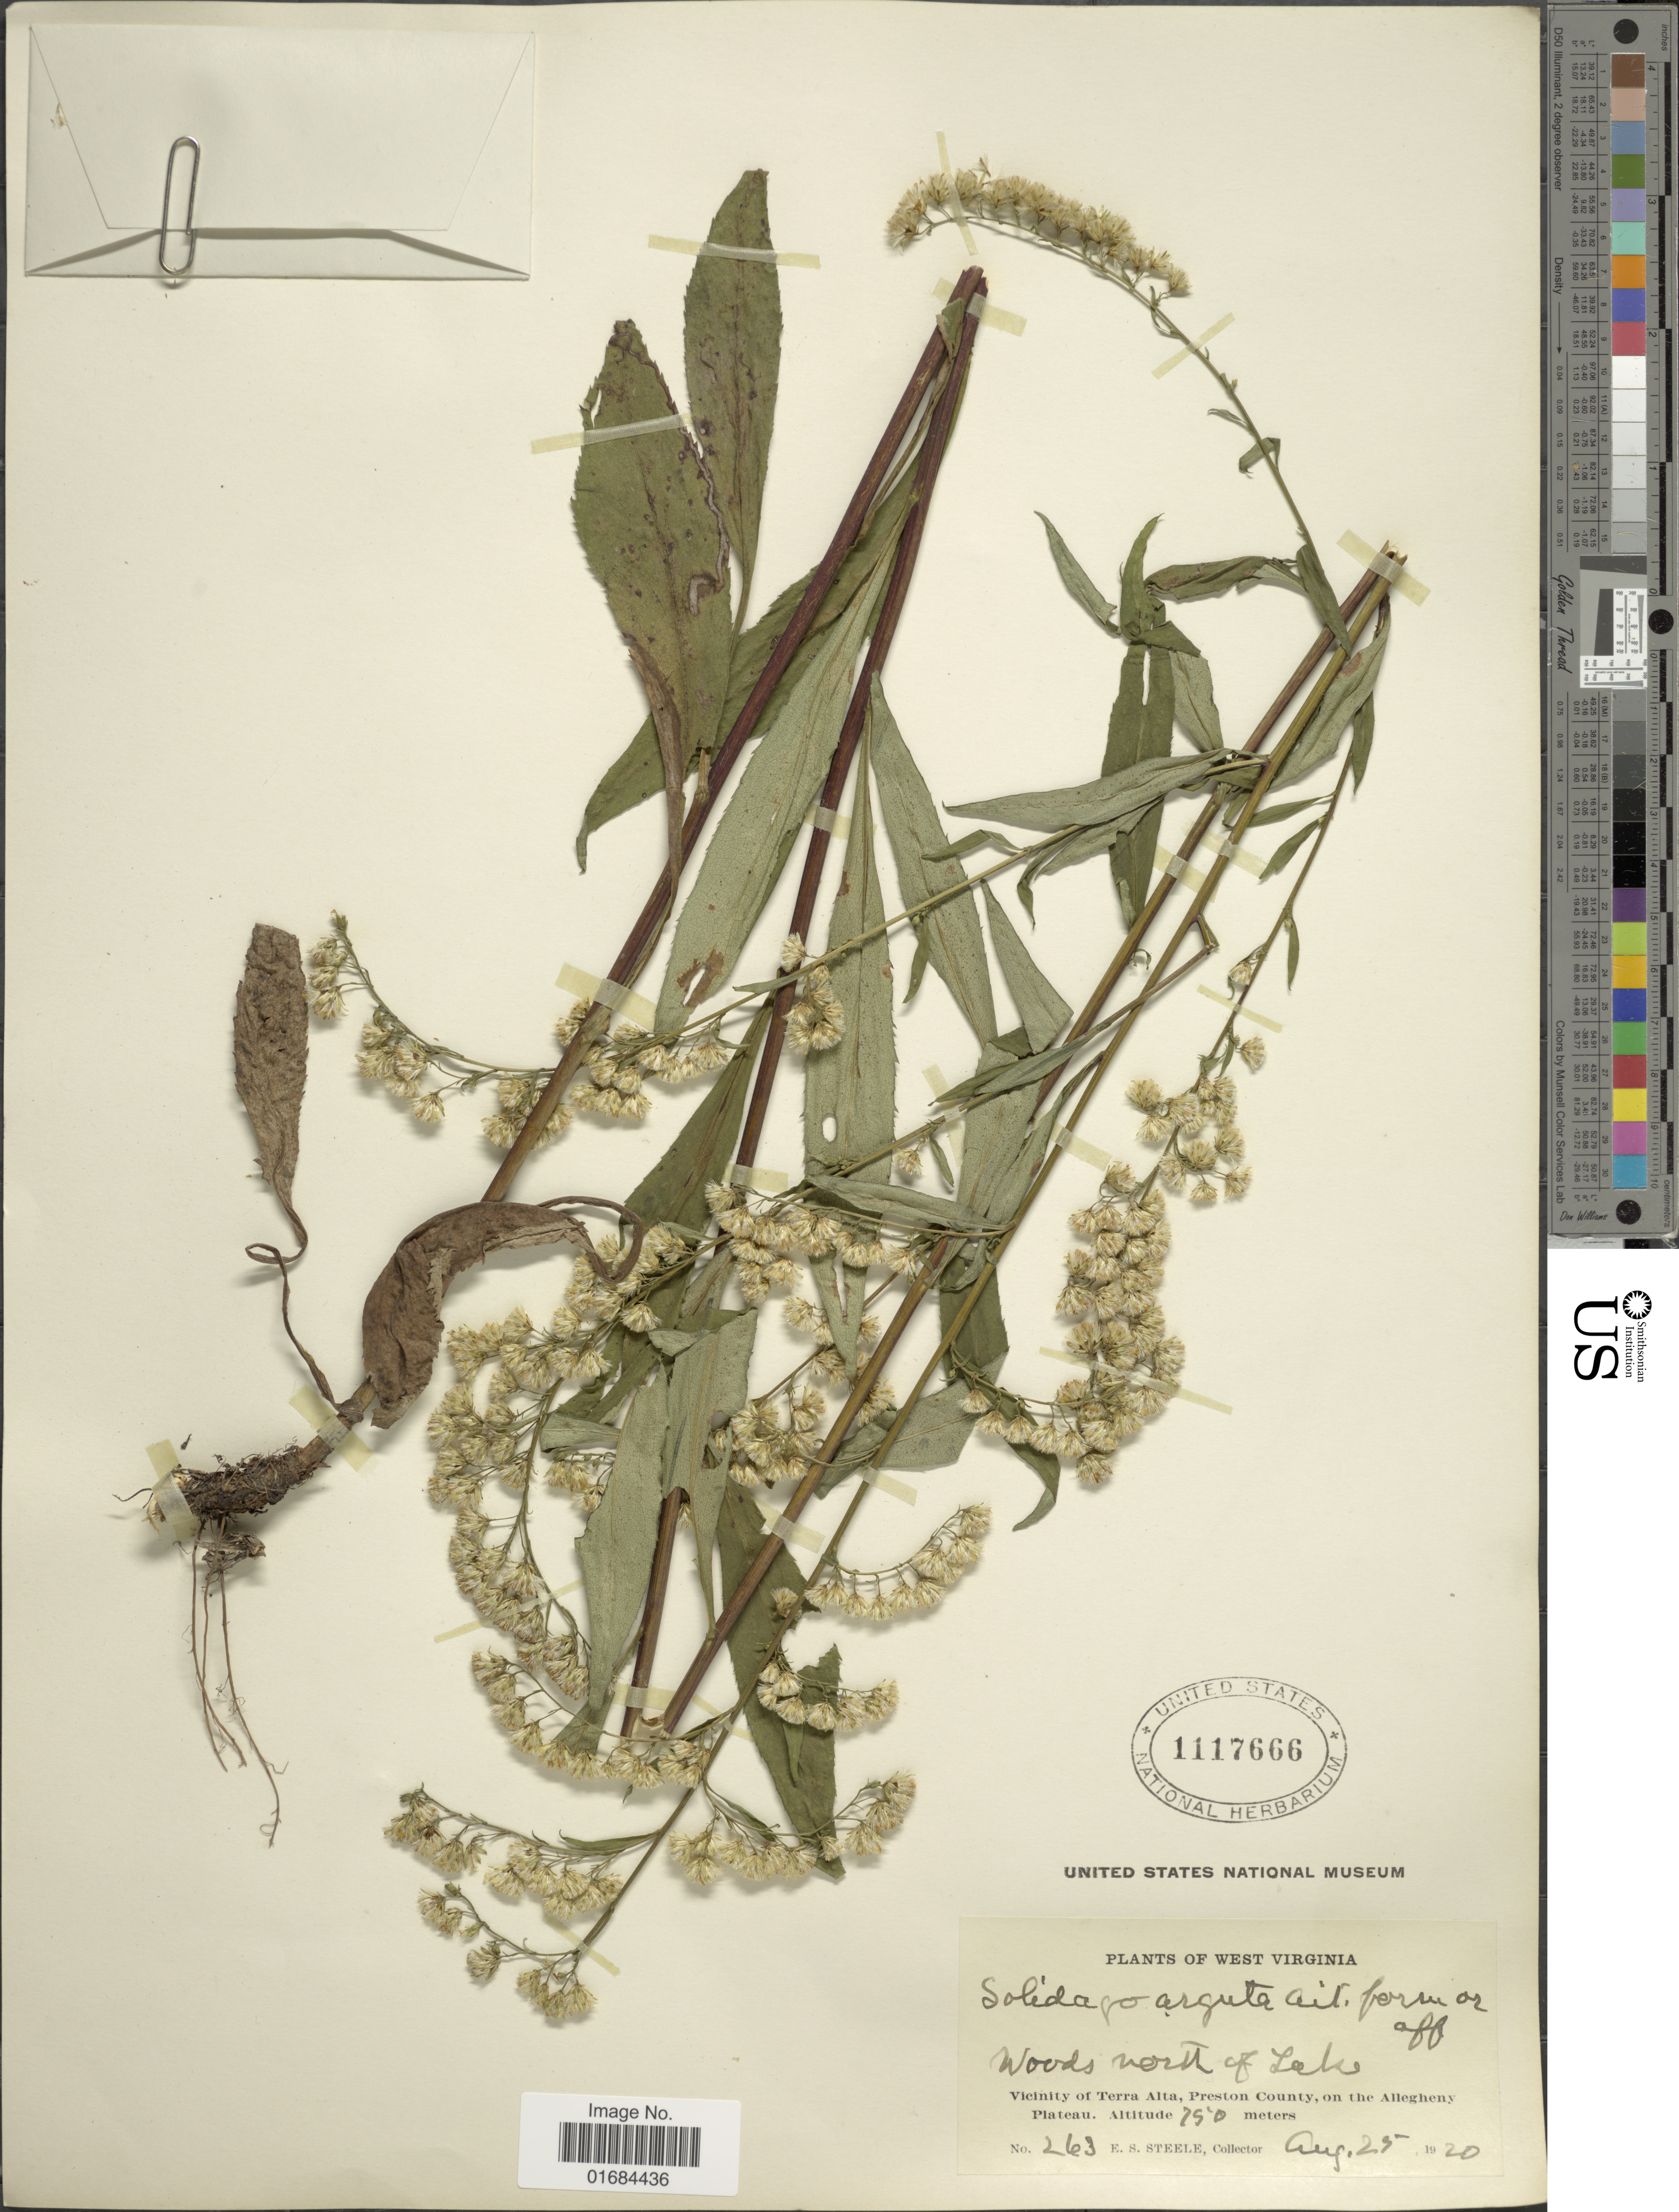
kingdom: Plantae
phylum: Tracheophyta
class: Magnoliopsida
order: Asterales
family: Asteraceae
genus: Solidago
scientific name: Solidago arguta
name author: Aiton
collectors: E. Steele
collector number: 263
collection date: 1920-08-25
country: United States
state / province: West Virginia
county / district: Preston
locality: Vicinity of Terra Alta, Preston County, on the Allegheny Plateau.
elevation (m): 750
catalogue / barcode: US 1117666